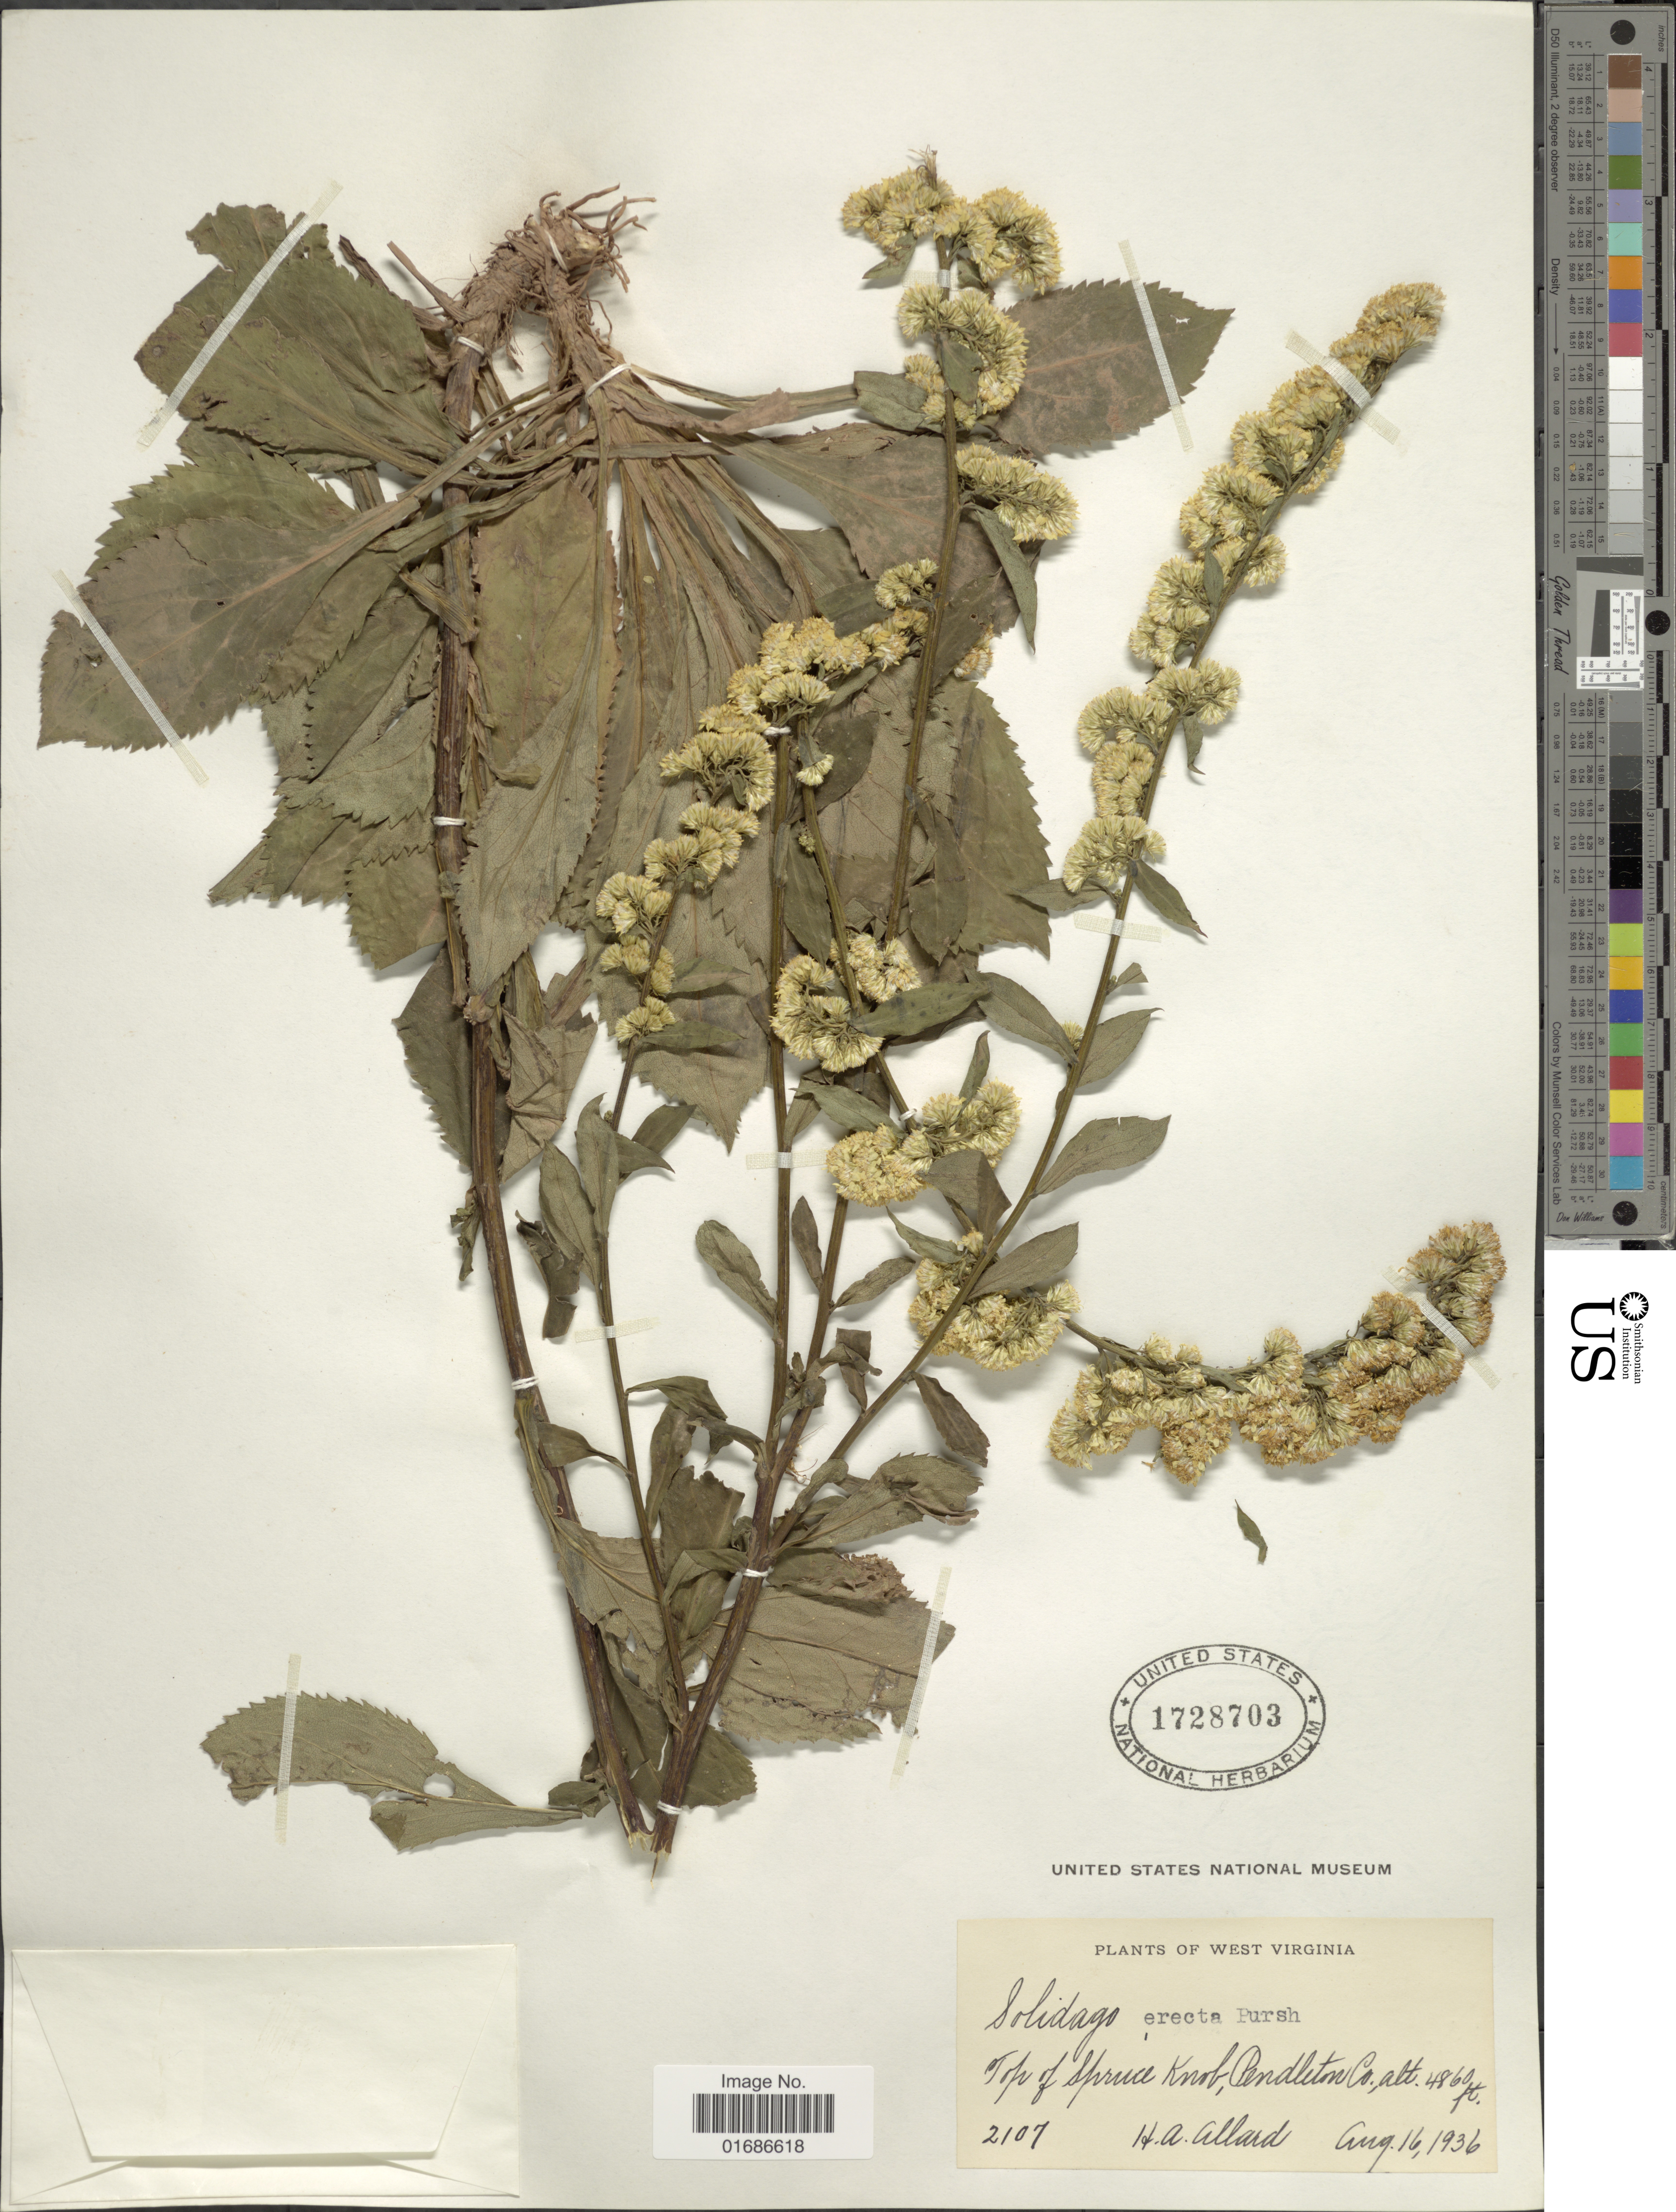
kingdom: Plantae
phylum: Tracheophyta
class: Magnoliopsida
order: Asterales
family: Asteraceae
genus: Solidago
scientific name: Solidago erecta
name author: Pursh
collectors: H. A. Allard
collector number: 2107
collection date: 1936-08-16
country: United States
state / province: West Virginia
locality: Top of Spruce Knob, Pendleton Co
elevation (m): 1481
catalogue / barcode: US 1728703